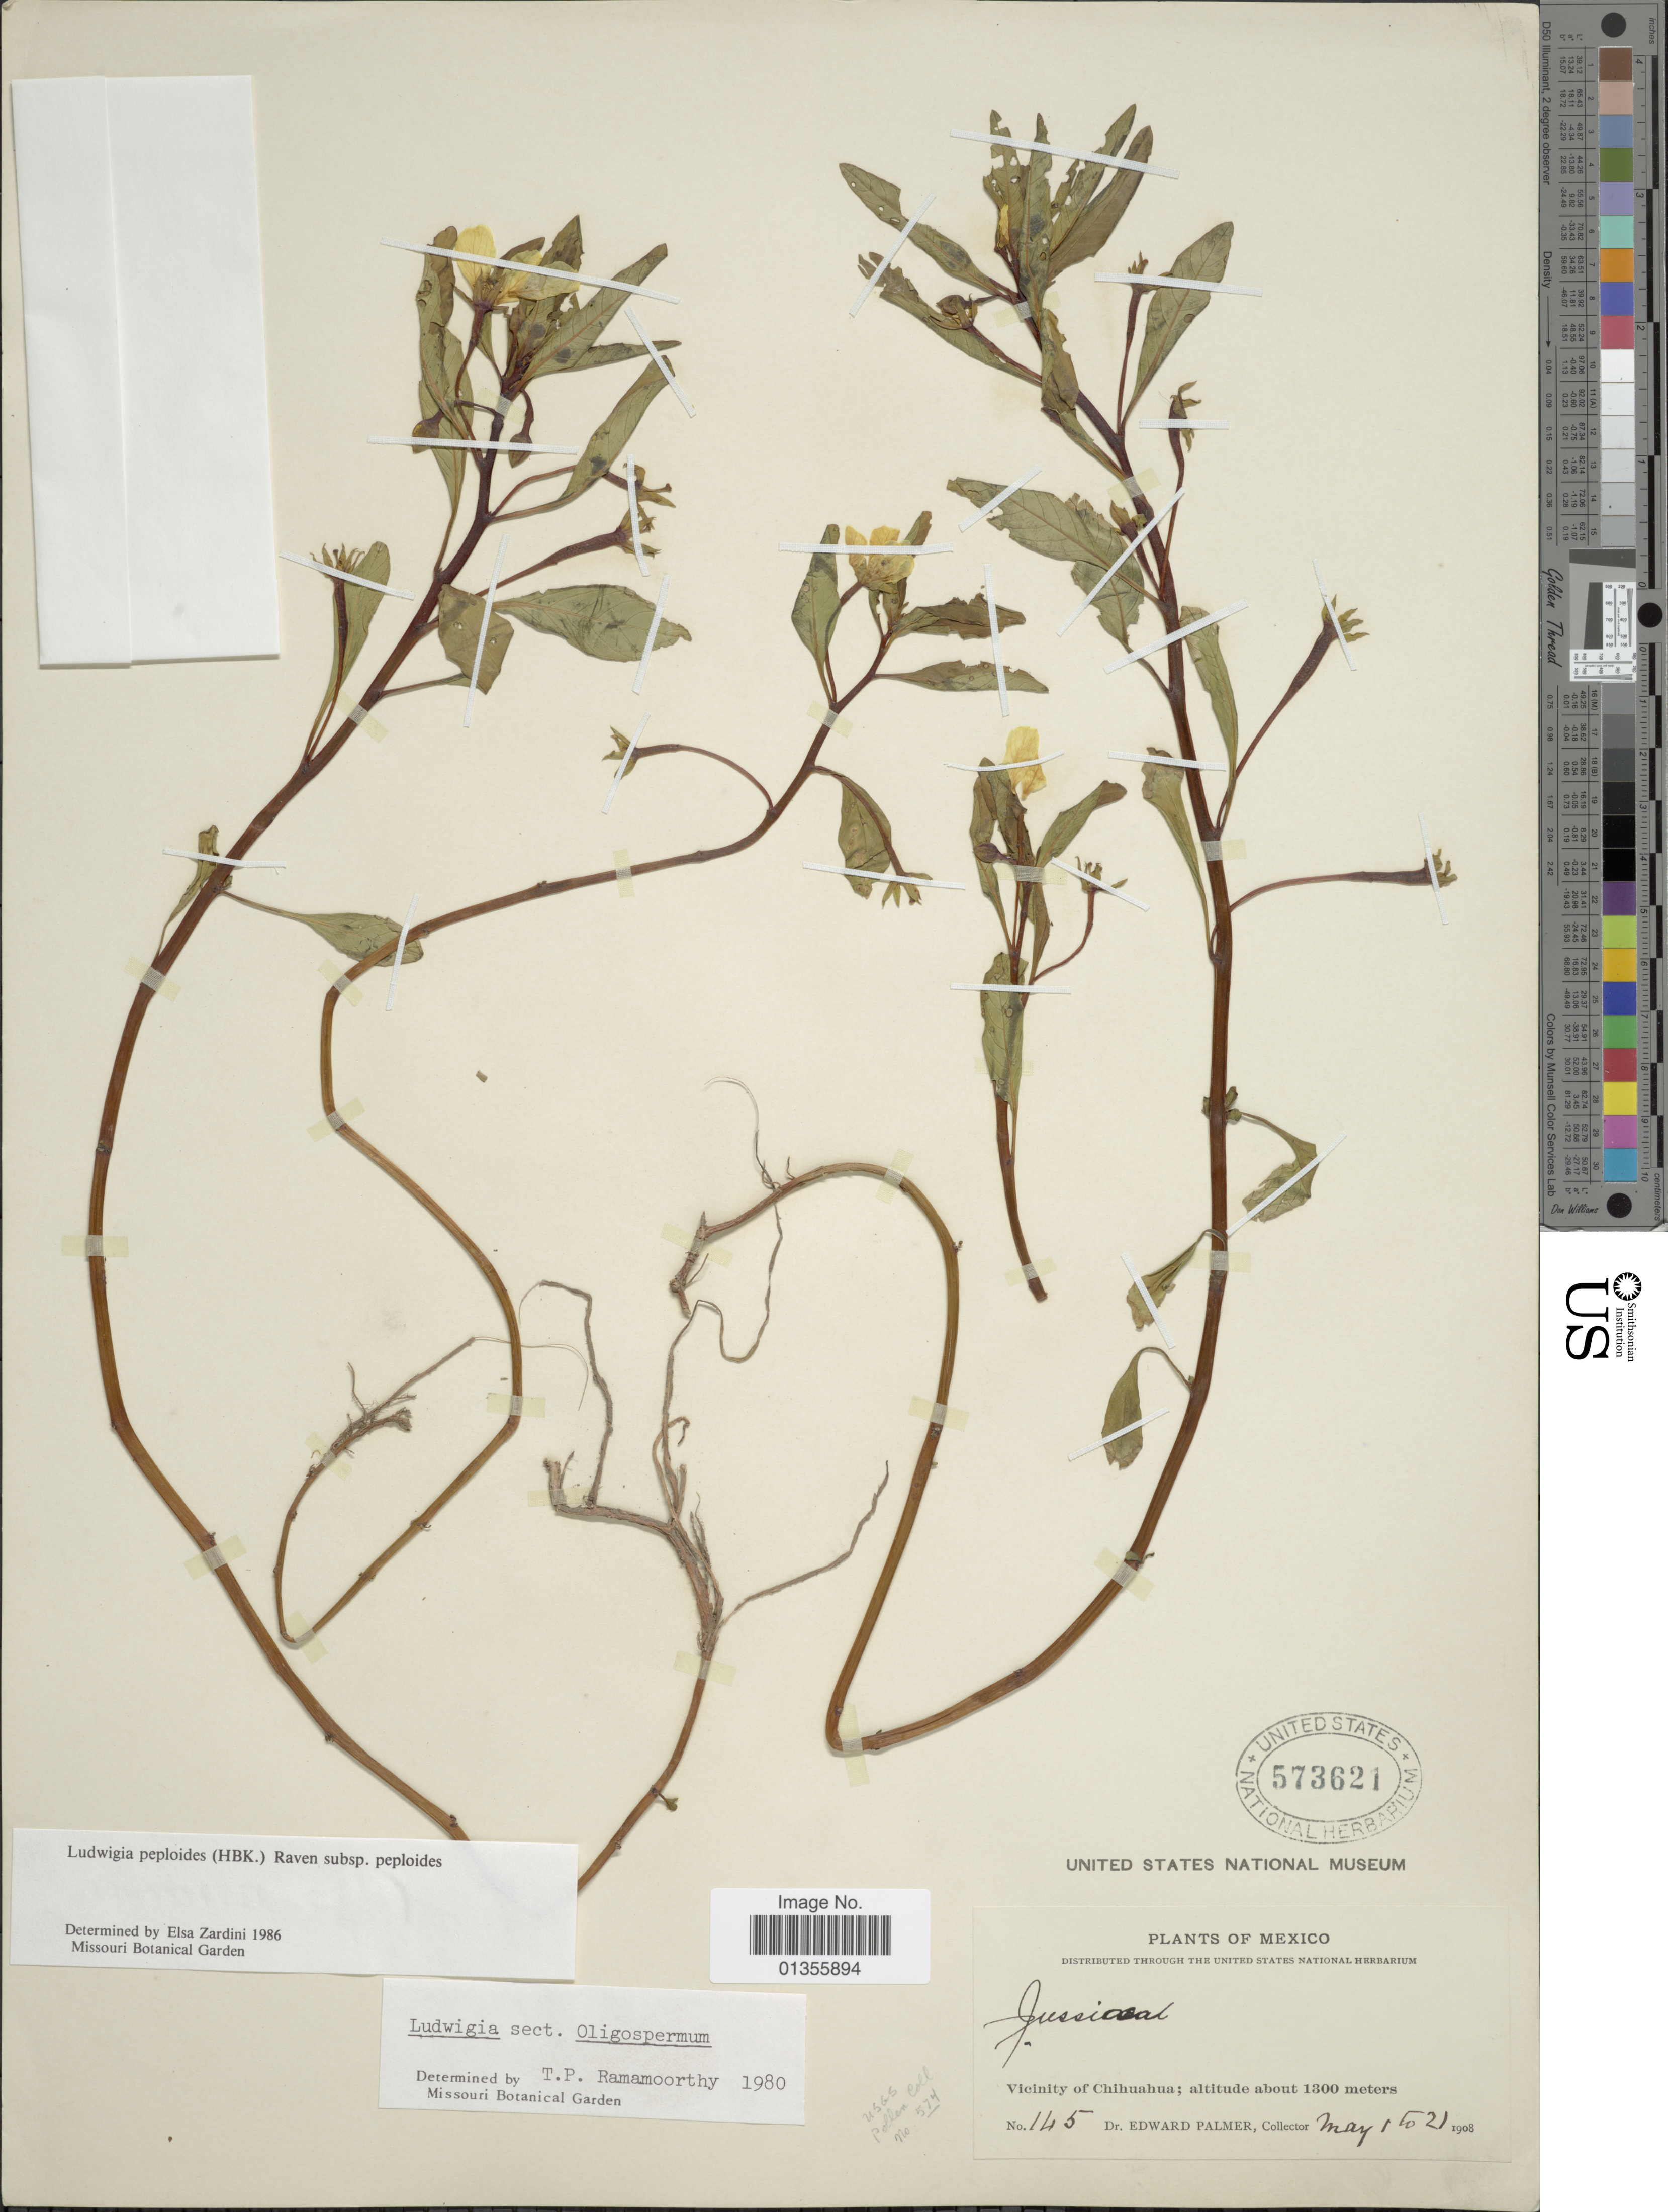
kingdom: Plantae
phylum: Tracheophyta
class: Magnoliopsida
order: Myrtales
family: Onagraceae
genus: Ludwigia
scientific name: Ludwigia peploides subsp. peploides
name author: (Kunth) P.H. Raven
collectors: E. Palmer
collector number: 145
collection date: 1908-05-21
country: Mexico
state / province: Chihuahua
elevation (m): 1300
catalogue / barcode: US 573621